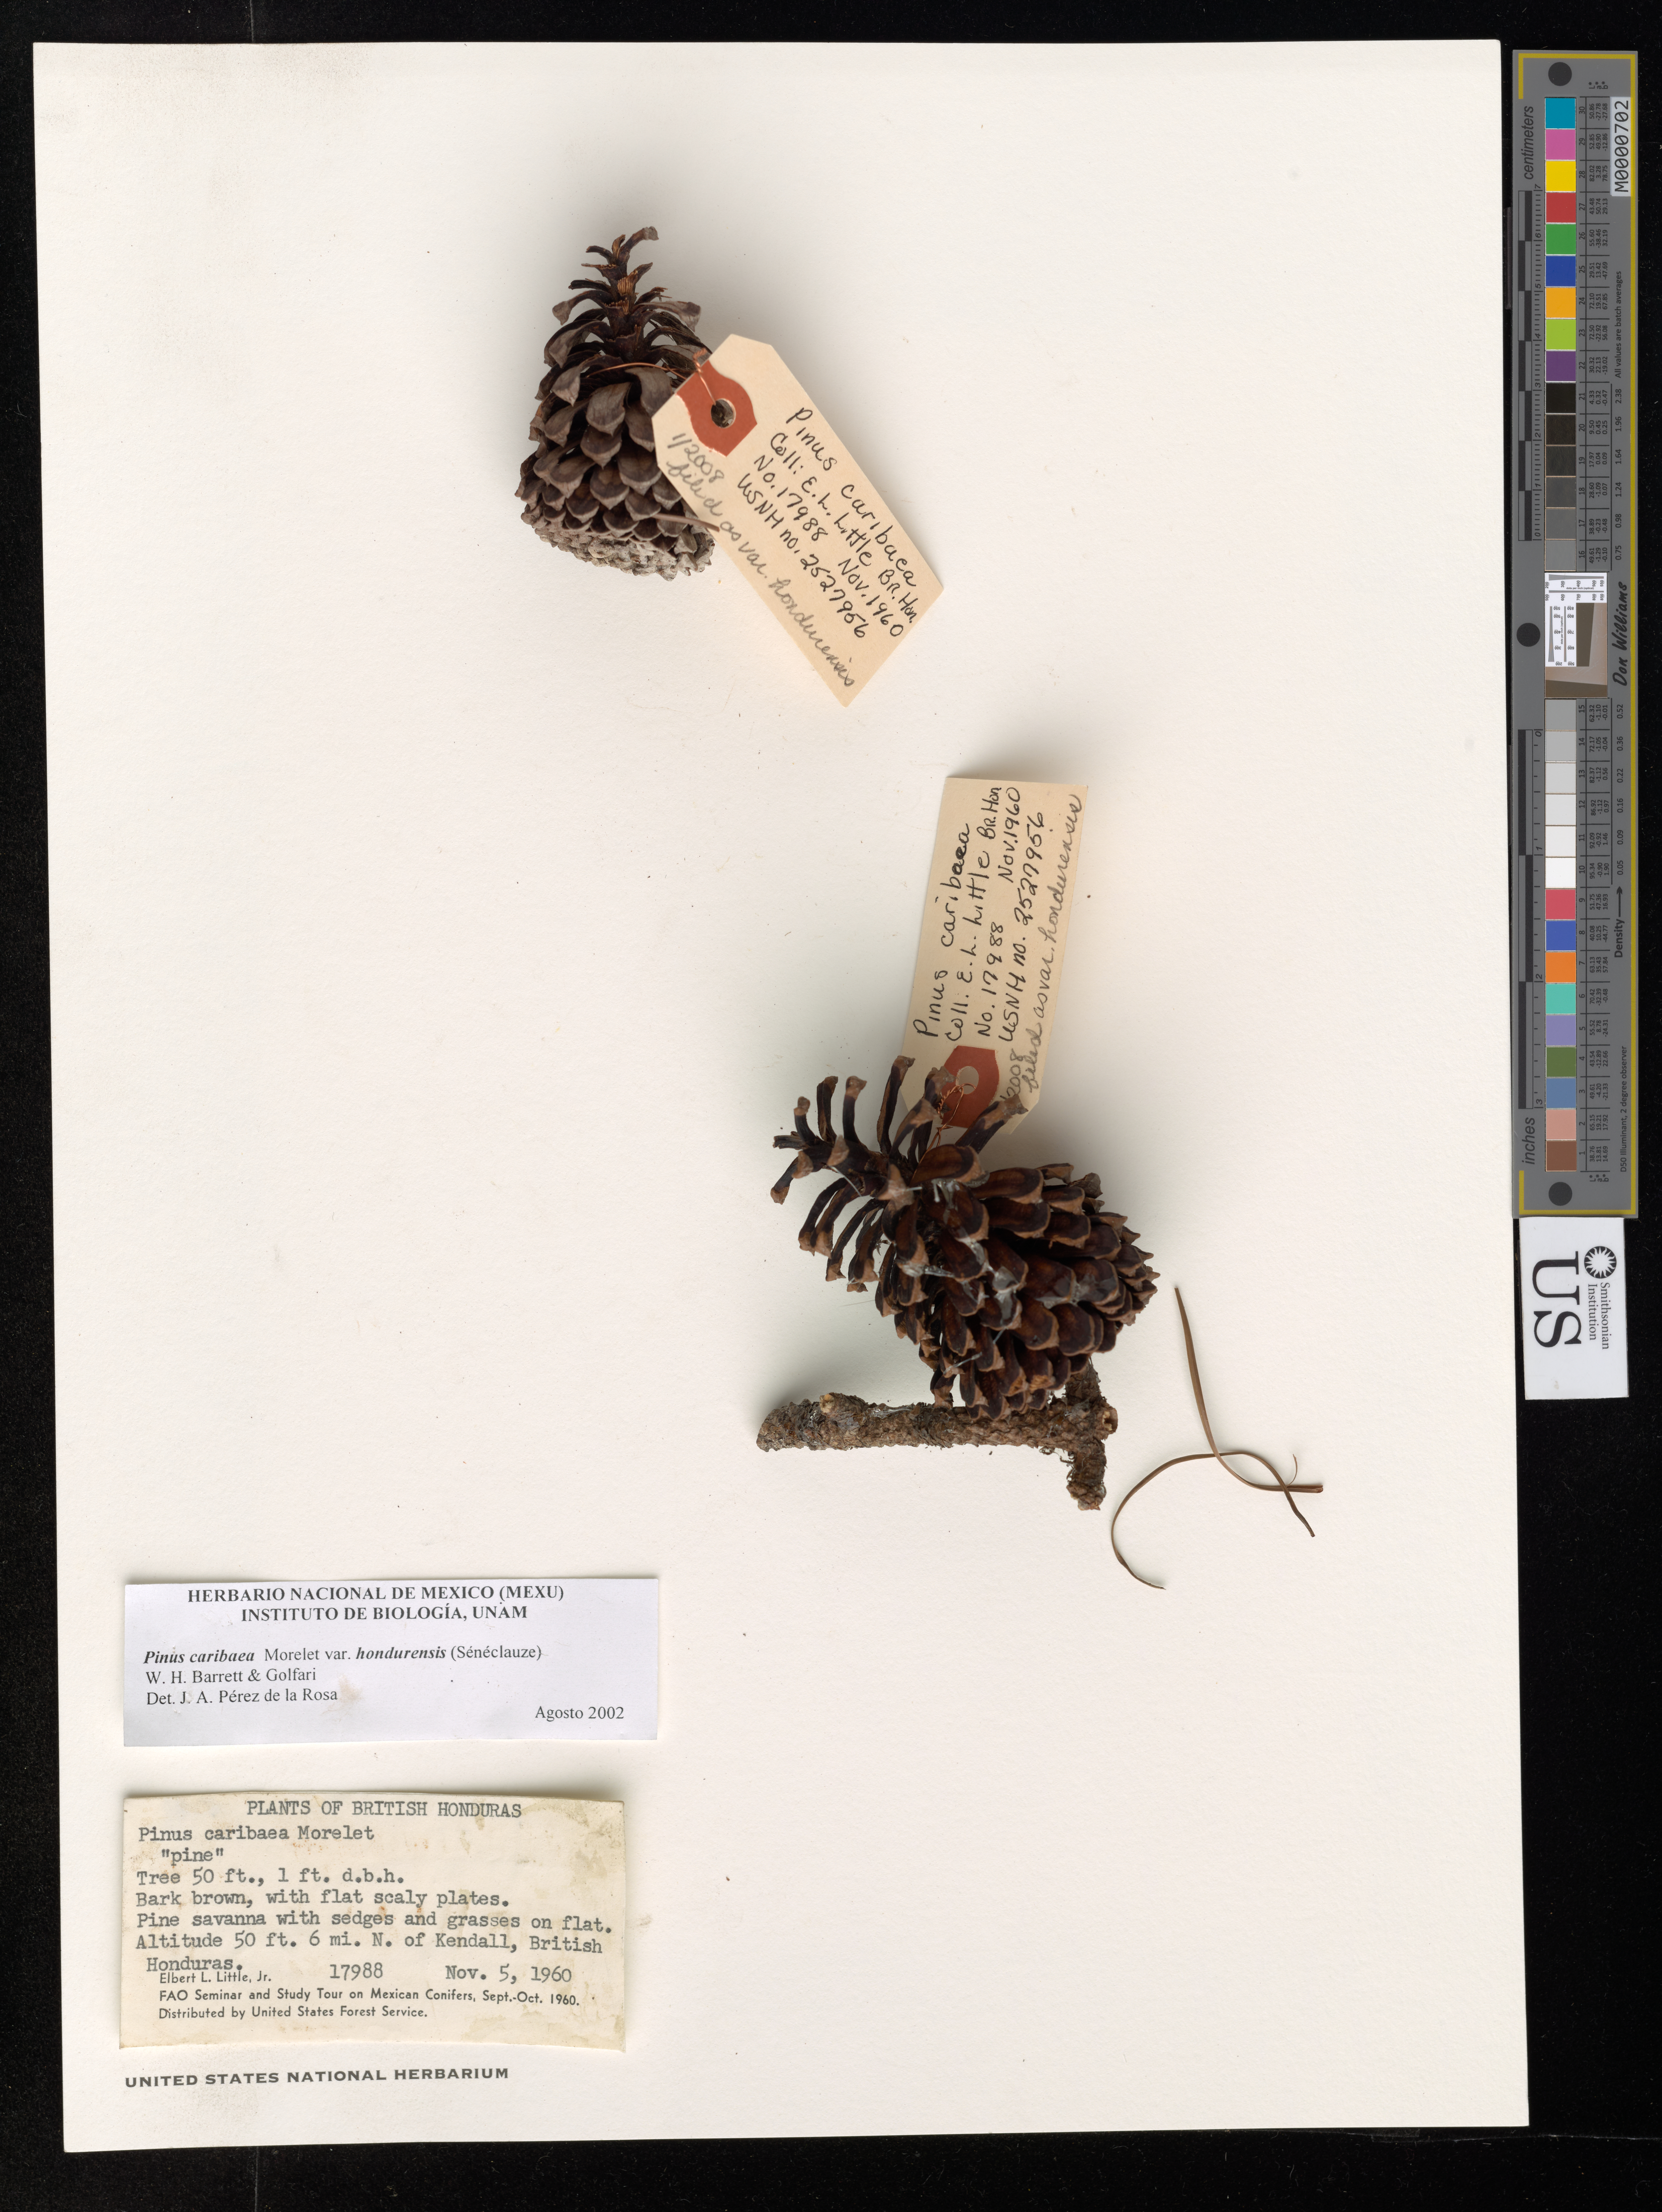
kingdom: Plantae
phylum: Tracheophyta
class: Pinopsida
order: Pinales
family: Pinaceae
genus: Pinus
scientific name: Pinus caribaea var. hondurensis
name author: (Sénécl.) W.H.G. Barrett & Golfari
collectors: E. L. Little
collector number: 17988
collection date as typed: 05 Nov 1960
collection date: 1960-11-05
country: Belize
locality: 6 mi. N of Kendall, Bristish Honduras.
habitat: Pine savanna with sedges and grasses on flat.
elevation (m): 15